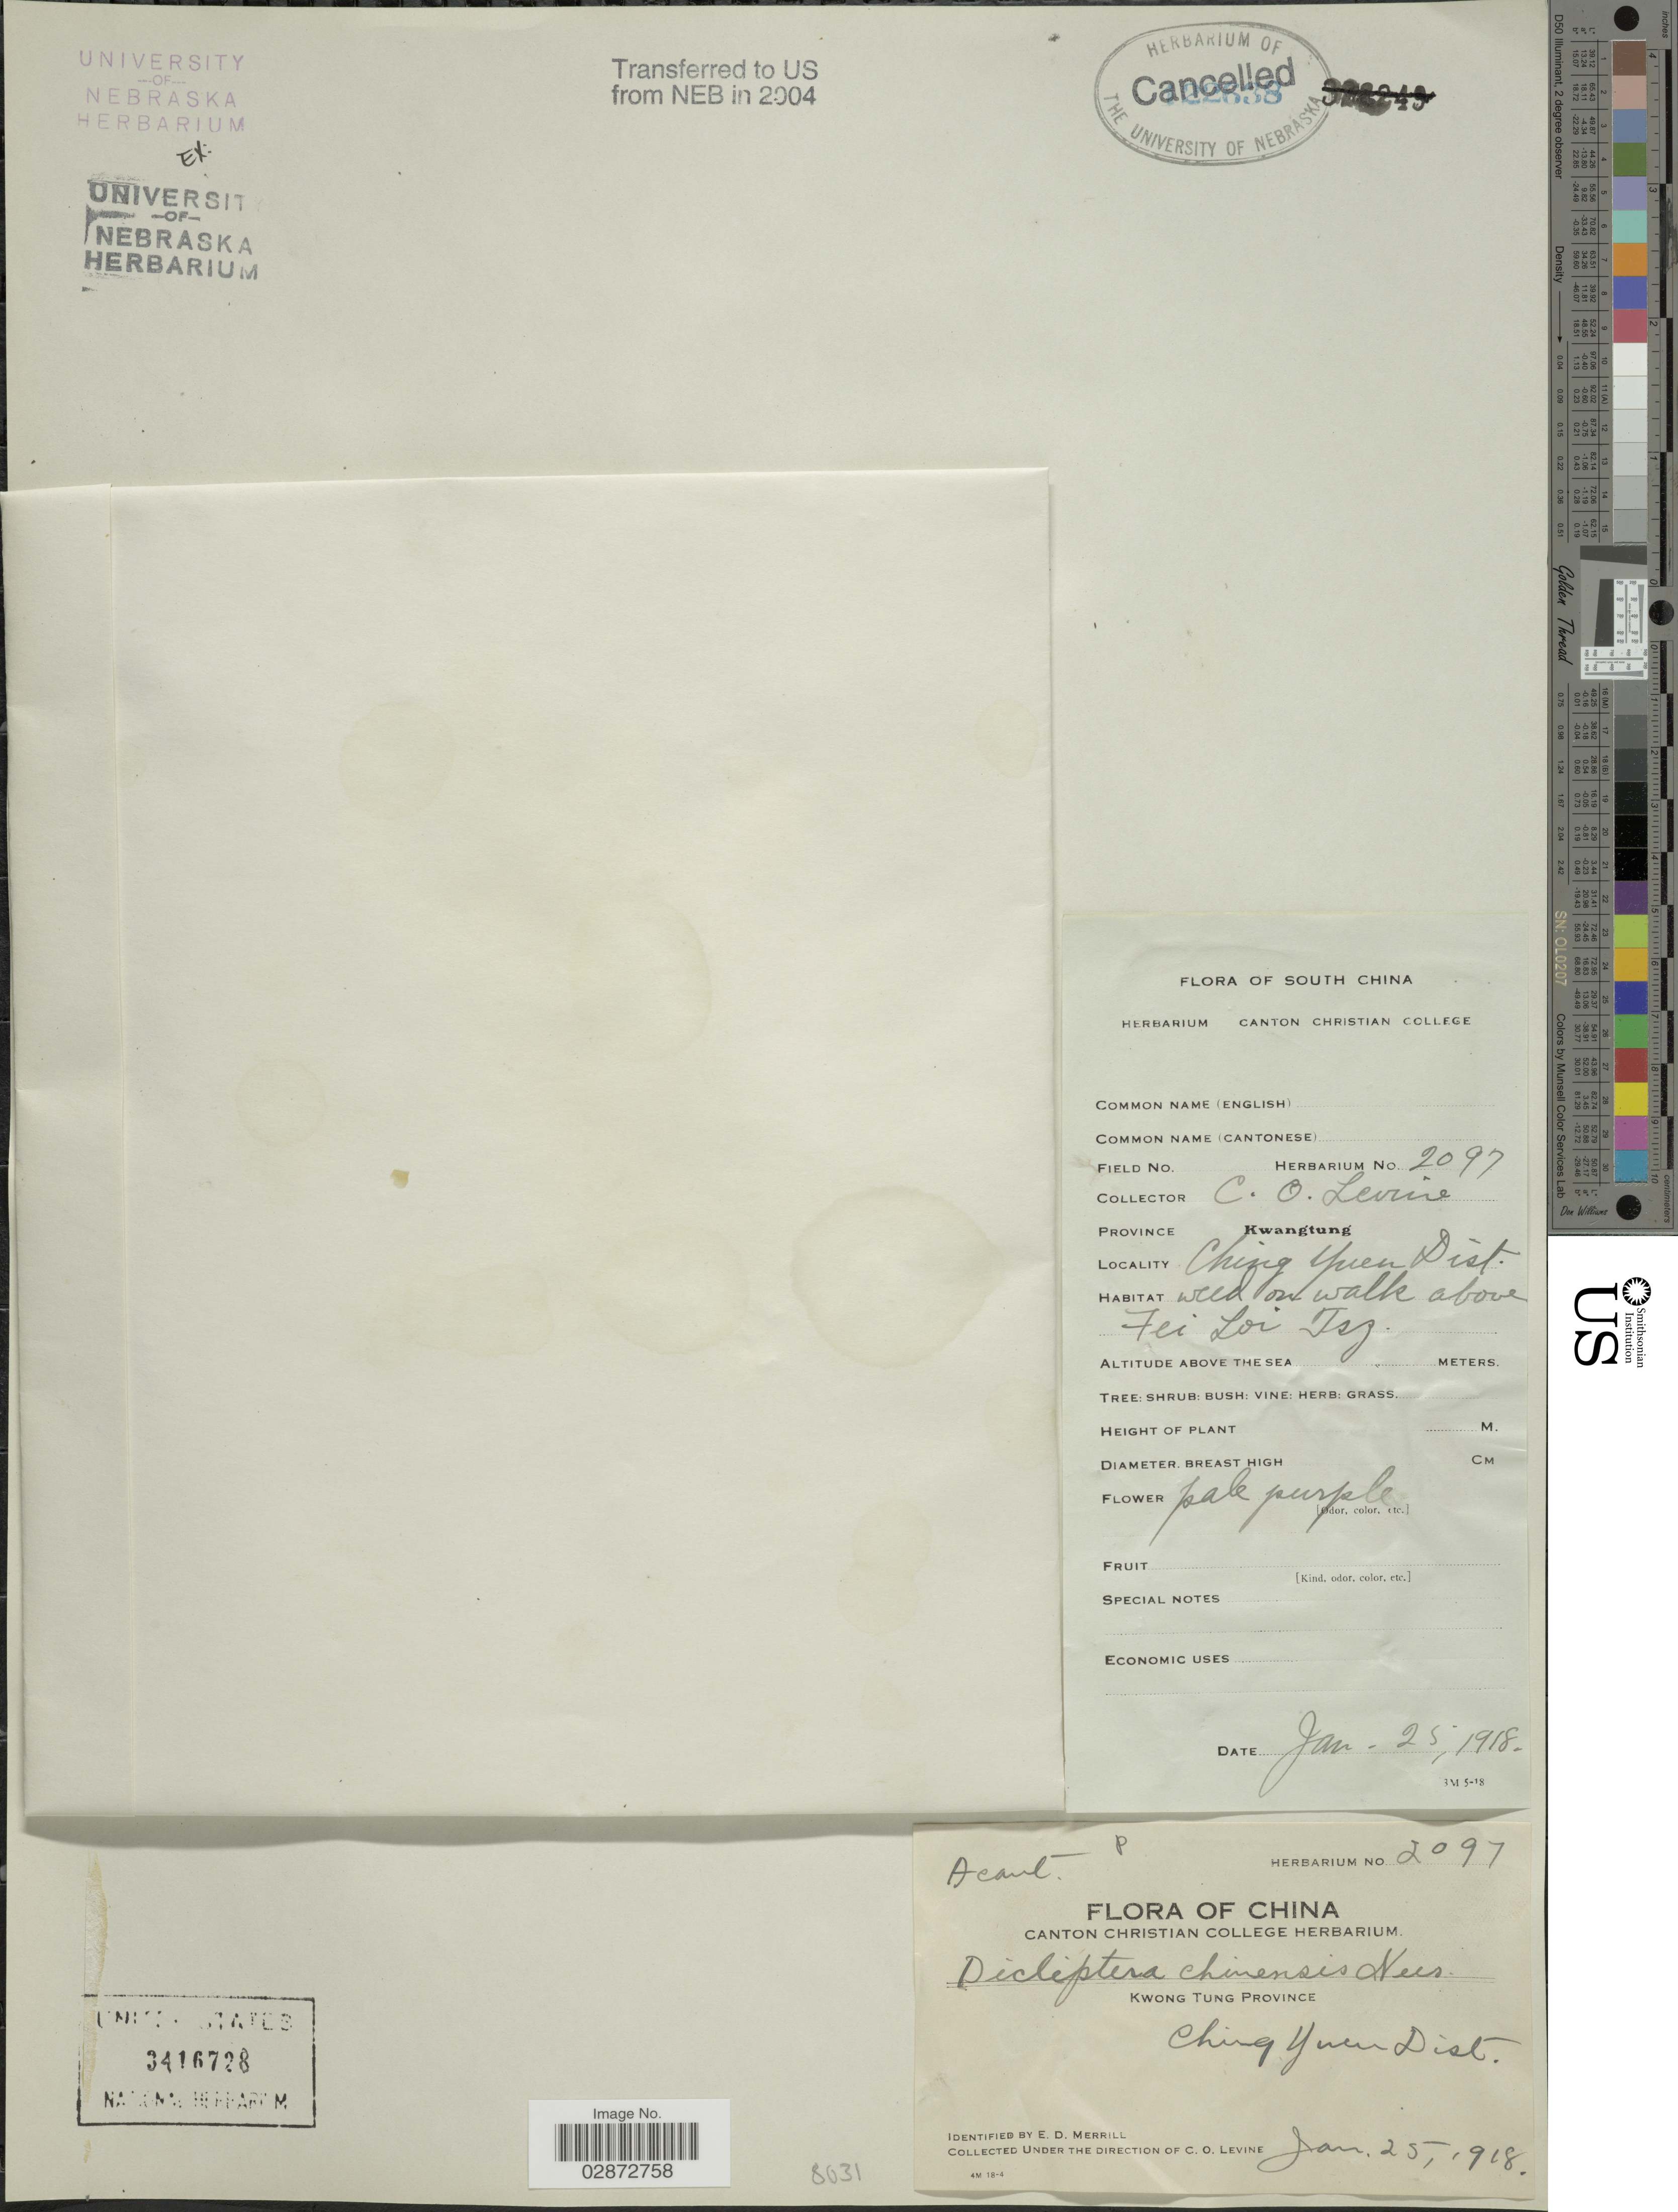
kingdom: Plantae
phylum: Tracheophyta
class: Magnoliopsida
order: Lamiales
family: Acanthaceae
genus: Dicliptera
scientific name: Dicliptera chinensis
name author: (L.) Juss.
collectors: C. O. Levine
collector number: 2097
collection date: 1918-01-25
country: China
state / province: Guangdong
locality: Province Kwangtung, Ching Yuen Dist. Weed on walk above Fei Loi Tsz. Kwong Tung Province.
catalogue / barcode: US 3416728